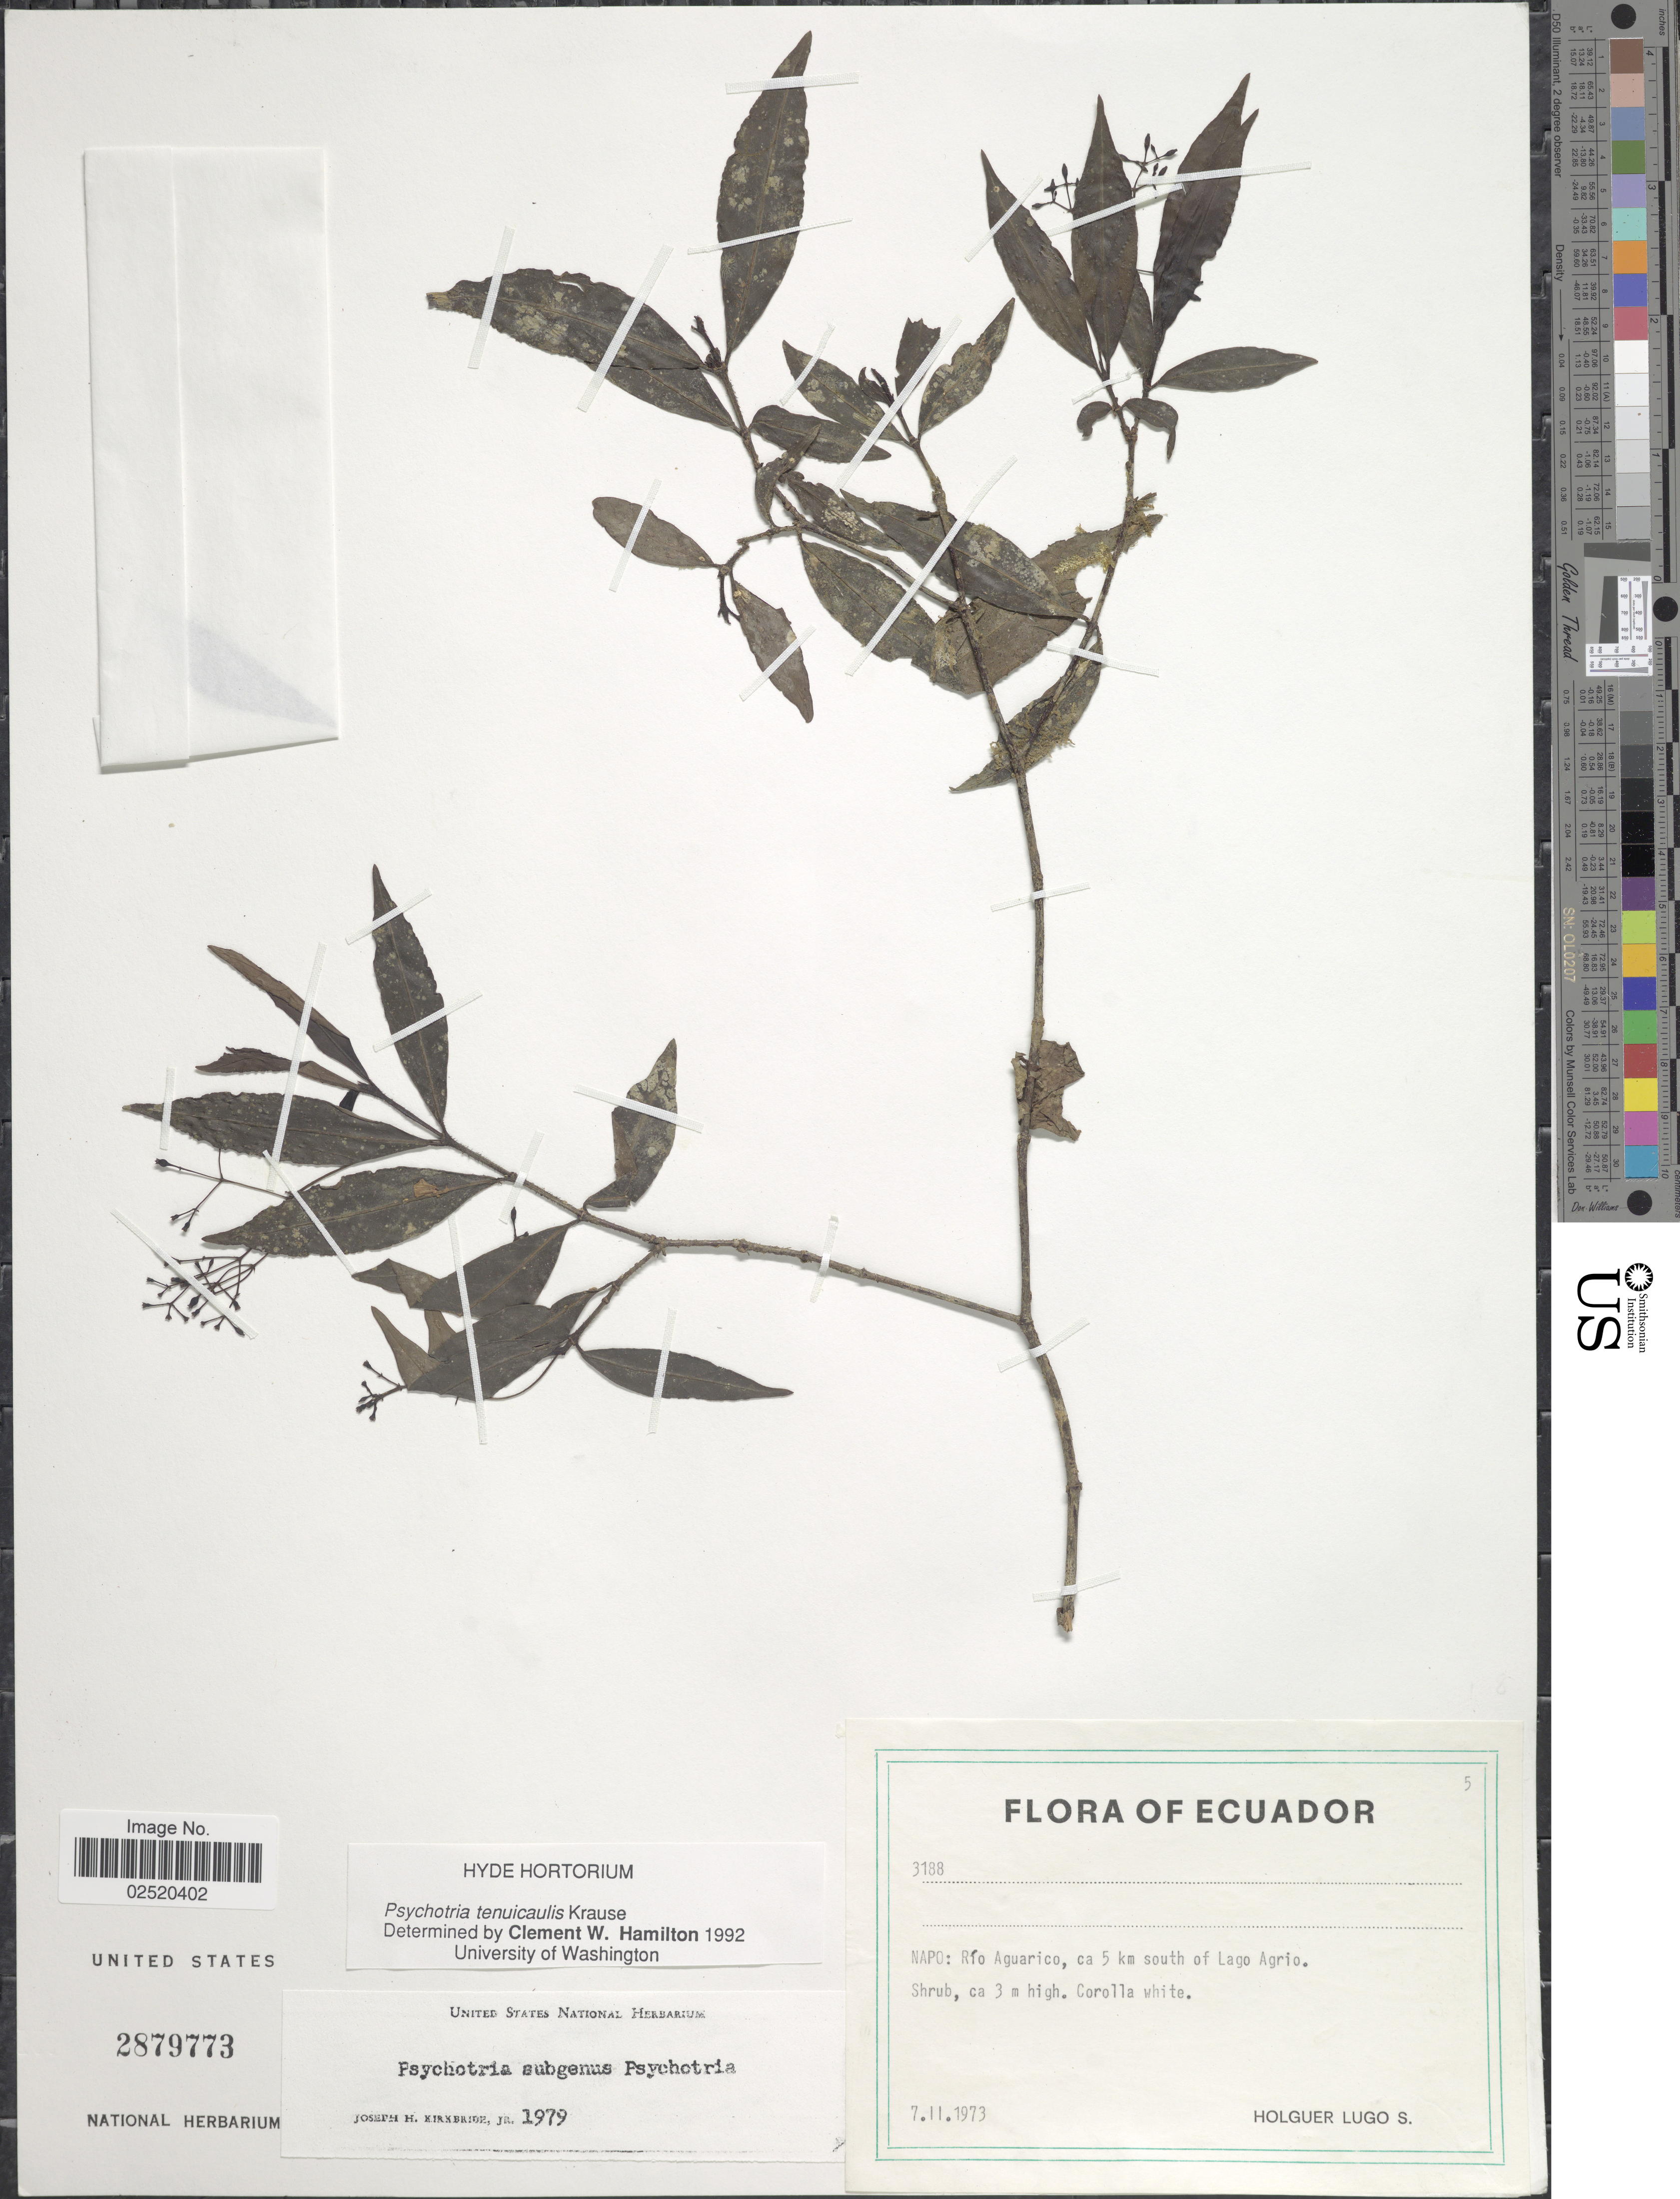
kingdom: Plantae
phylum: Tracheophyta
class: Magnoliopsida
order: Gentianales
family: Rubiaceae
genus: Psychotria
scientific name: Psychotria tenuicaulis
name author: K. Krause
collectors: H. Lugo S.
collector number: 3188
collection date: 1973-02-07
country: Ecuador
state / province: Napo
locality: Río Aguarico, ca 5 km south of Lago Agrio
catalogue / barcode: US 2879773